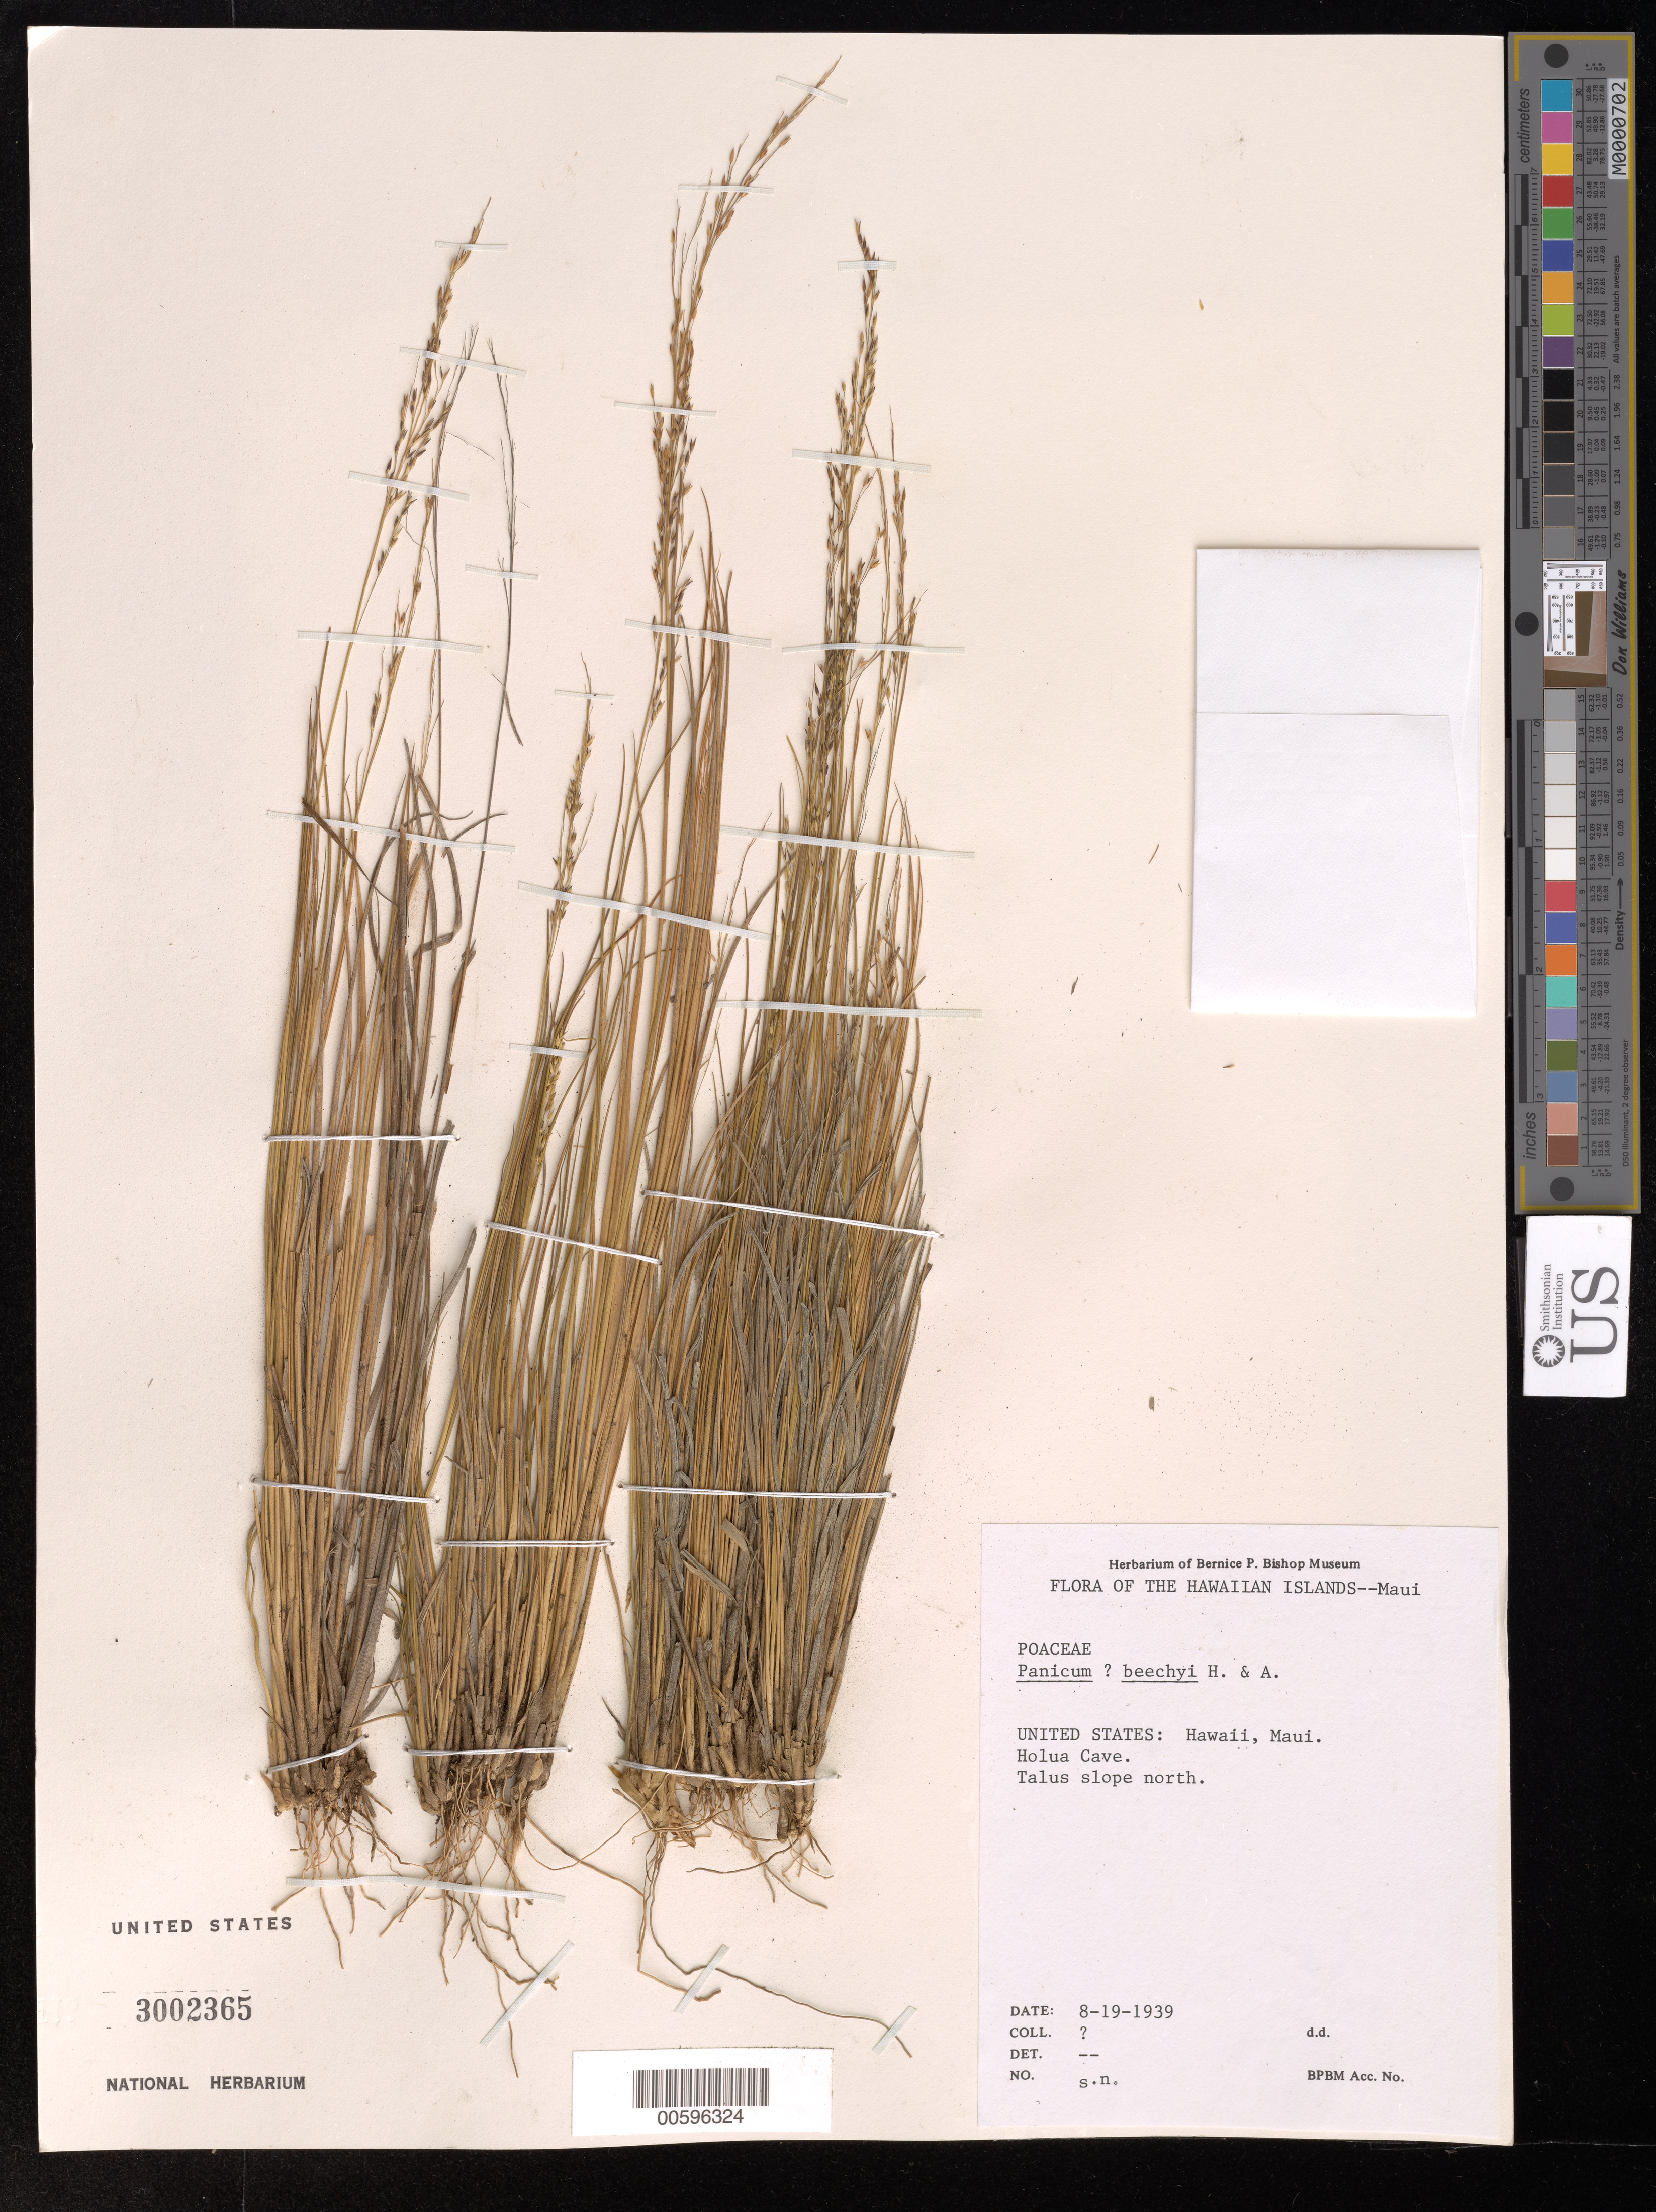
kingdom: Plantae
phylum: Tracheophyta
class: Liliopsida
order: Poales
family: Poaceae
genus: Panicum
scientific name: Panicum beecheyi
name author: Hook. & Arn.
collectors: Bernice P. Bishop Museum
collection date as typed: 19 Aug 1939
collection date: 1939-08-19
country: United States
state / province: Hawaii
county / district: Maui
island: Maui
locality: Holua Cave. Talus slope N.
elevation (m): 0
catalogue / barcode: US 3002365